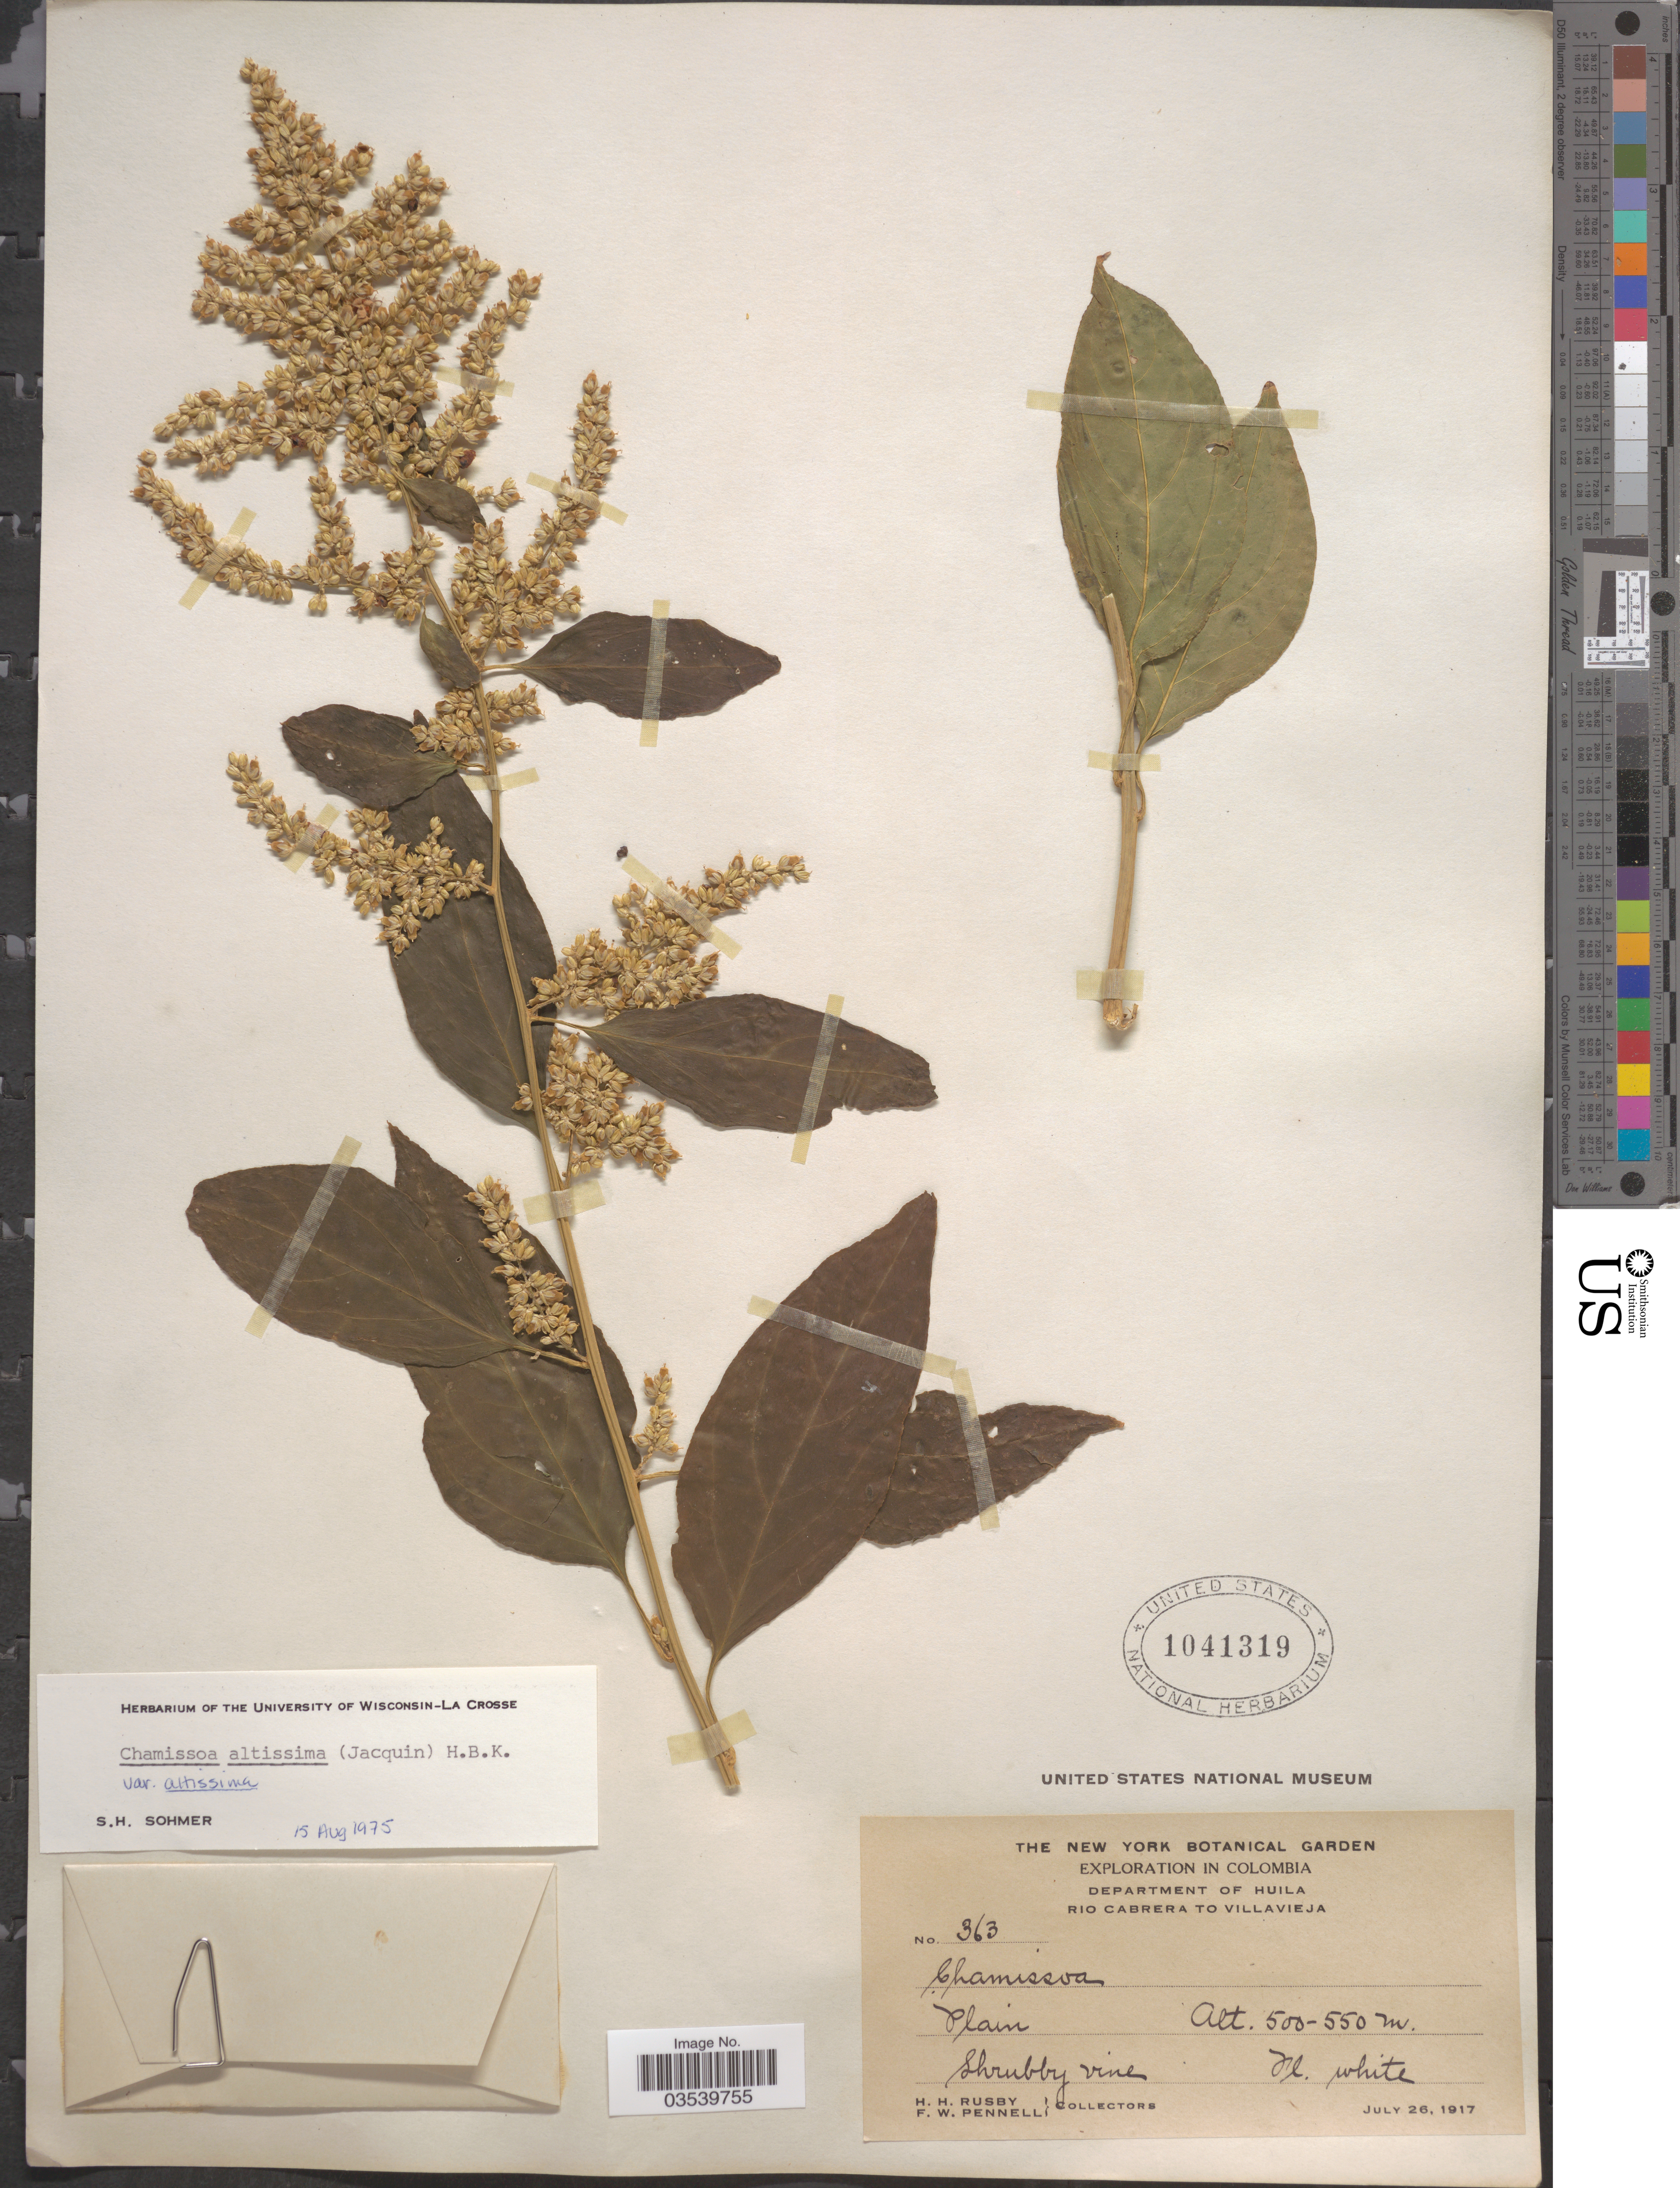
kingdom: Plantae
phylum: Tracheophyta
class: Magnoliopsida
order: Caryophyllales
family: Amaranthaceae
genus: Chamissoa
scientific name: Chamissoa altissima var. altissima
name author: (Jacq.) Kunth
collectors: H. H. Rusby & F. W. Pennell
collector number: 363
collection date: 1917-07-26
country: Colombia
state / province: Huila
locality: Department of Huila. Rio Cabrera to Villavieja.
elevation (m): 500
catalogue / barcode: US 1041319